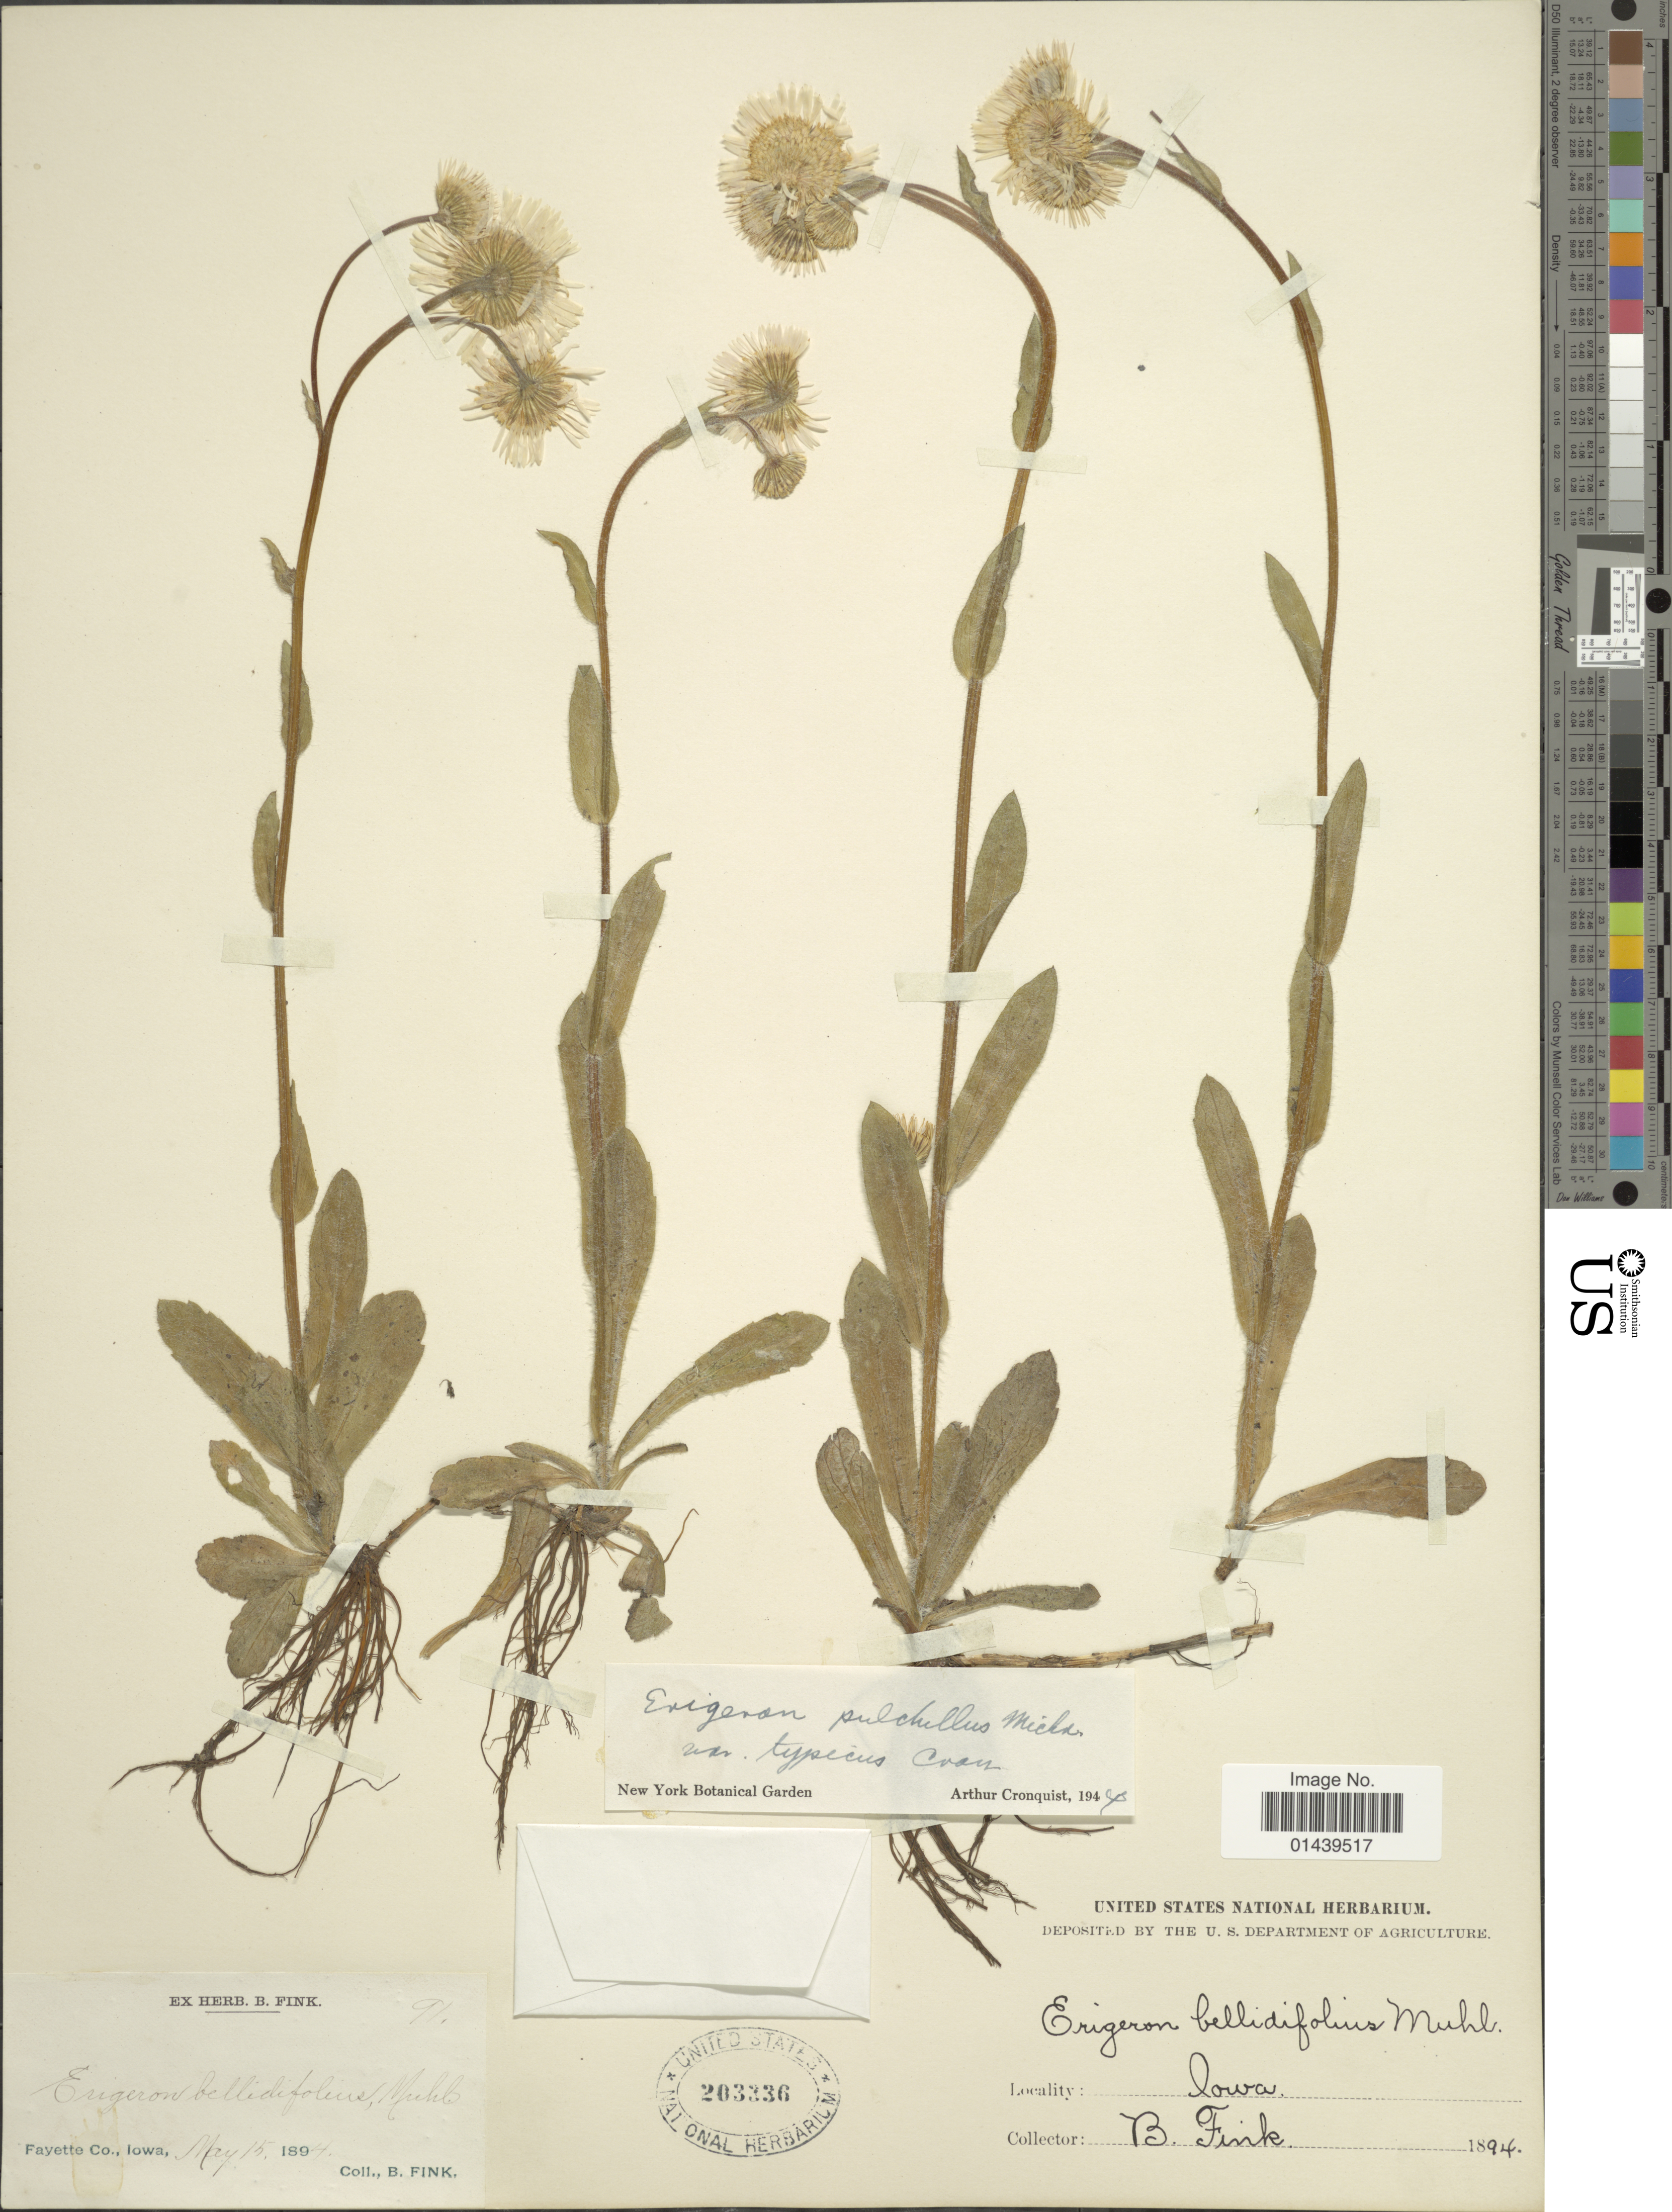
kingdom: Plantae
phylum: Tracheophyta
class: Magnoliopsida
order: Asterales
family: Asteraceae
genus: Erigeron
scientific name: Erigeron pulchellus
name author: Michx.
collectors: B. Fink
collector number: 91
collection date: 1894-05-15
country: United States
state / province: Iowa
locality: Fayette Co.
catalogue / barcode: US 203336